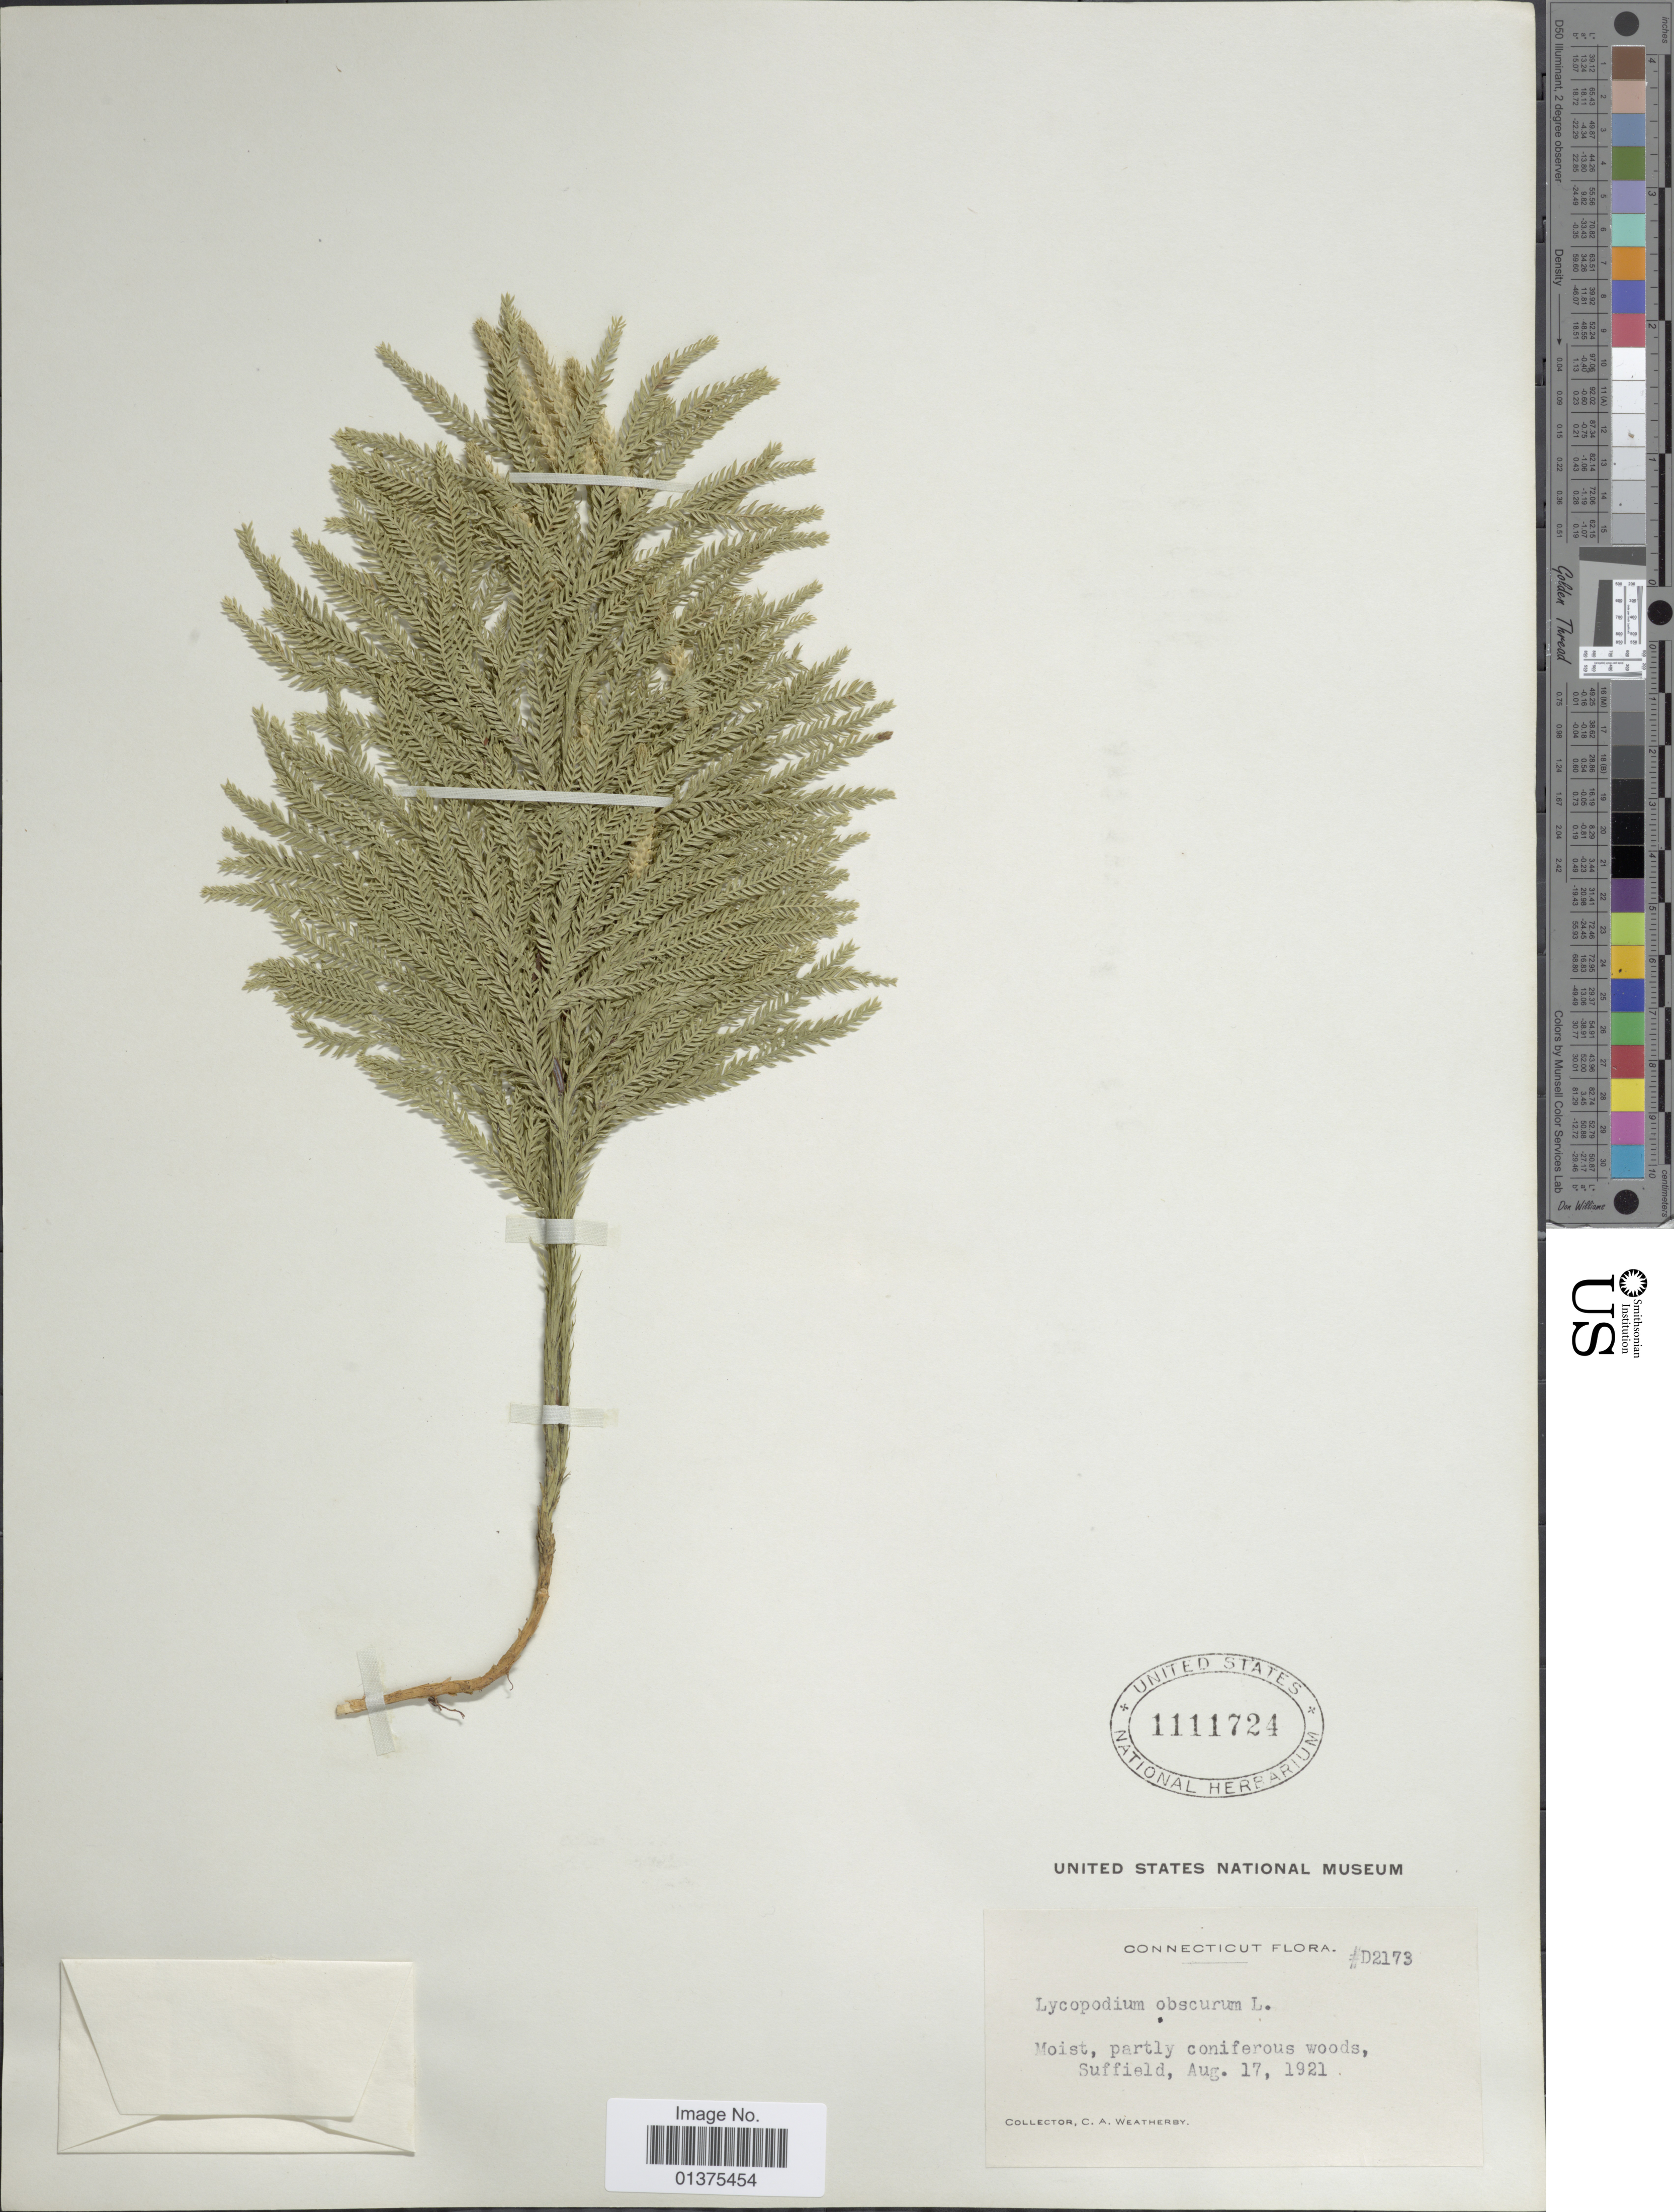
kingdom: Plantae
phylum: Tracheophyta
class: Lycopodiopsida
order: Lycopodiales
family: Lycopodiaceae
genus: Dendrolycopodium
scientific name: Dendrolycopodium obscurum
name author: (L.) A. Haines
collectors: C. A. Weatherby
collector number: D2173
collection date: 1921-08-17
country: United States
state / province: Connecticut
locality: Suffield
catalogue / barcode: US 1111724